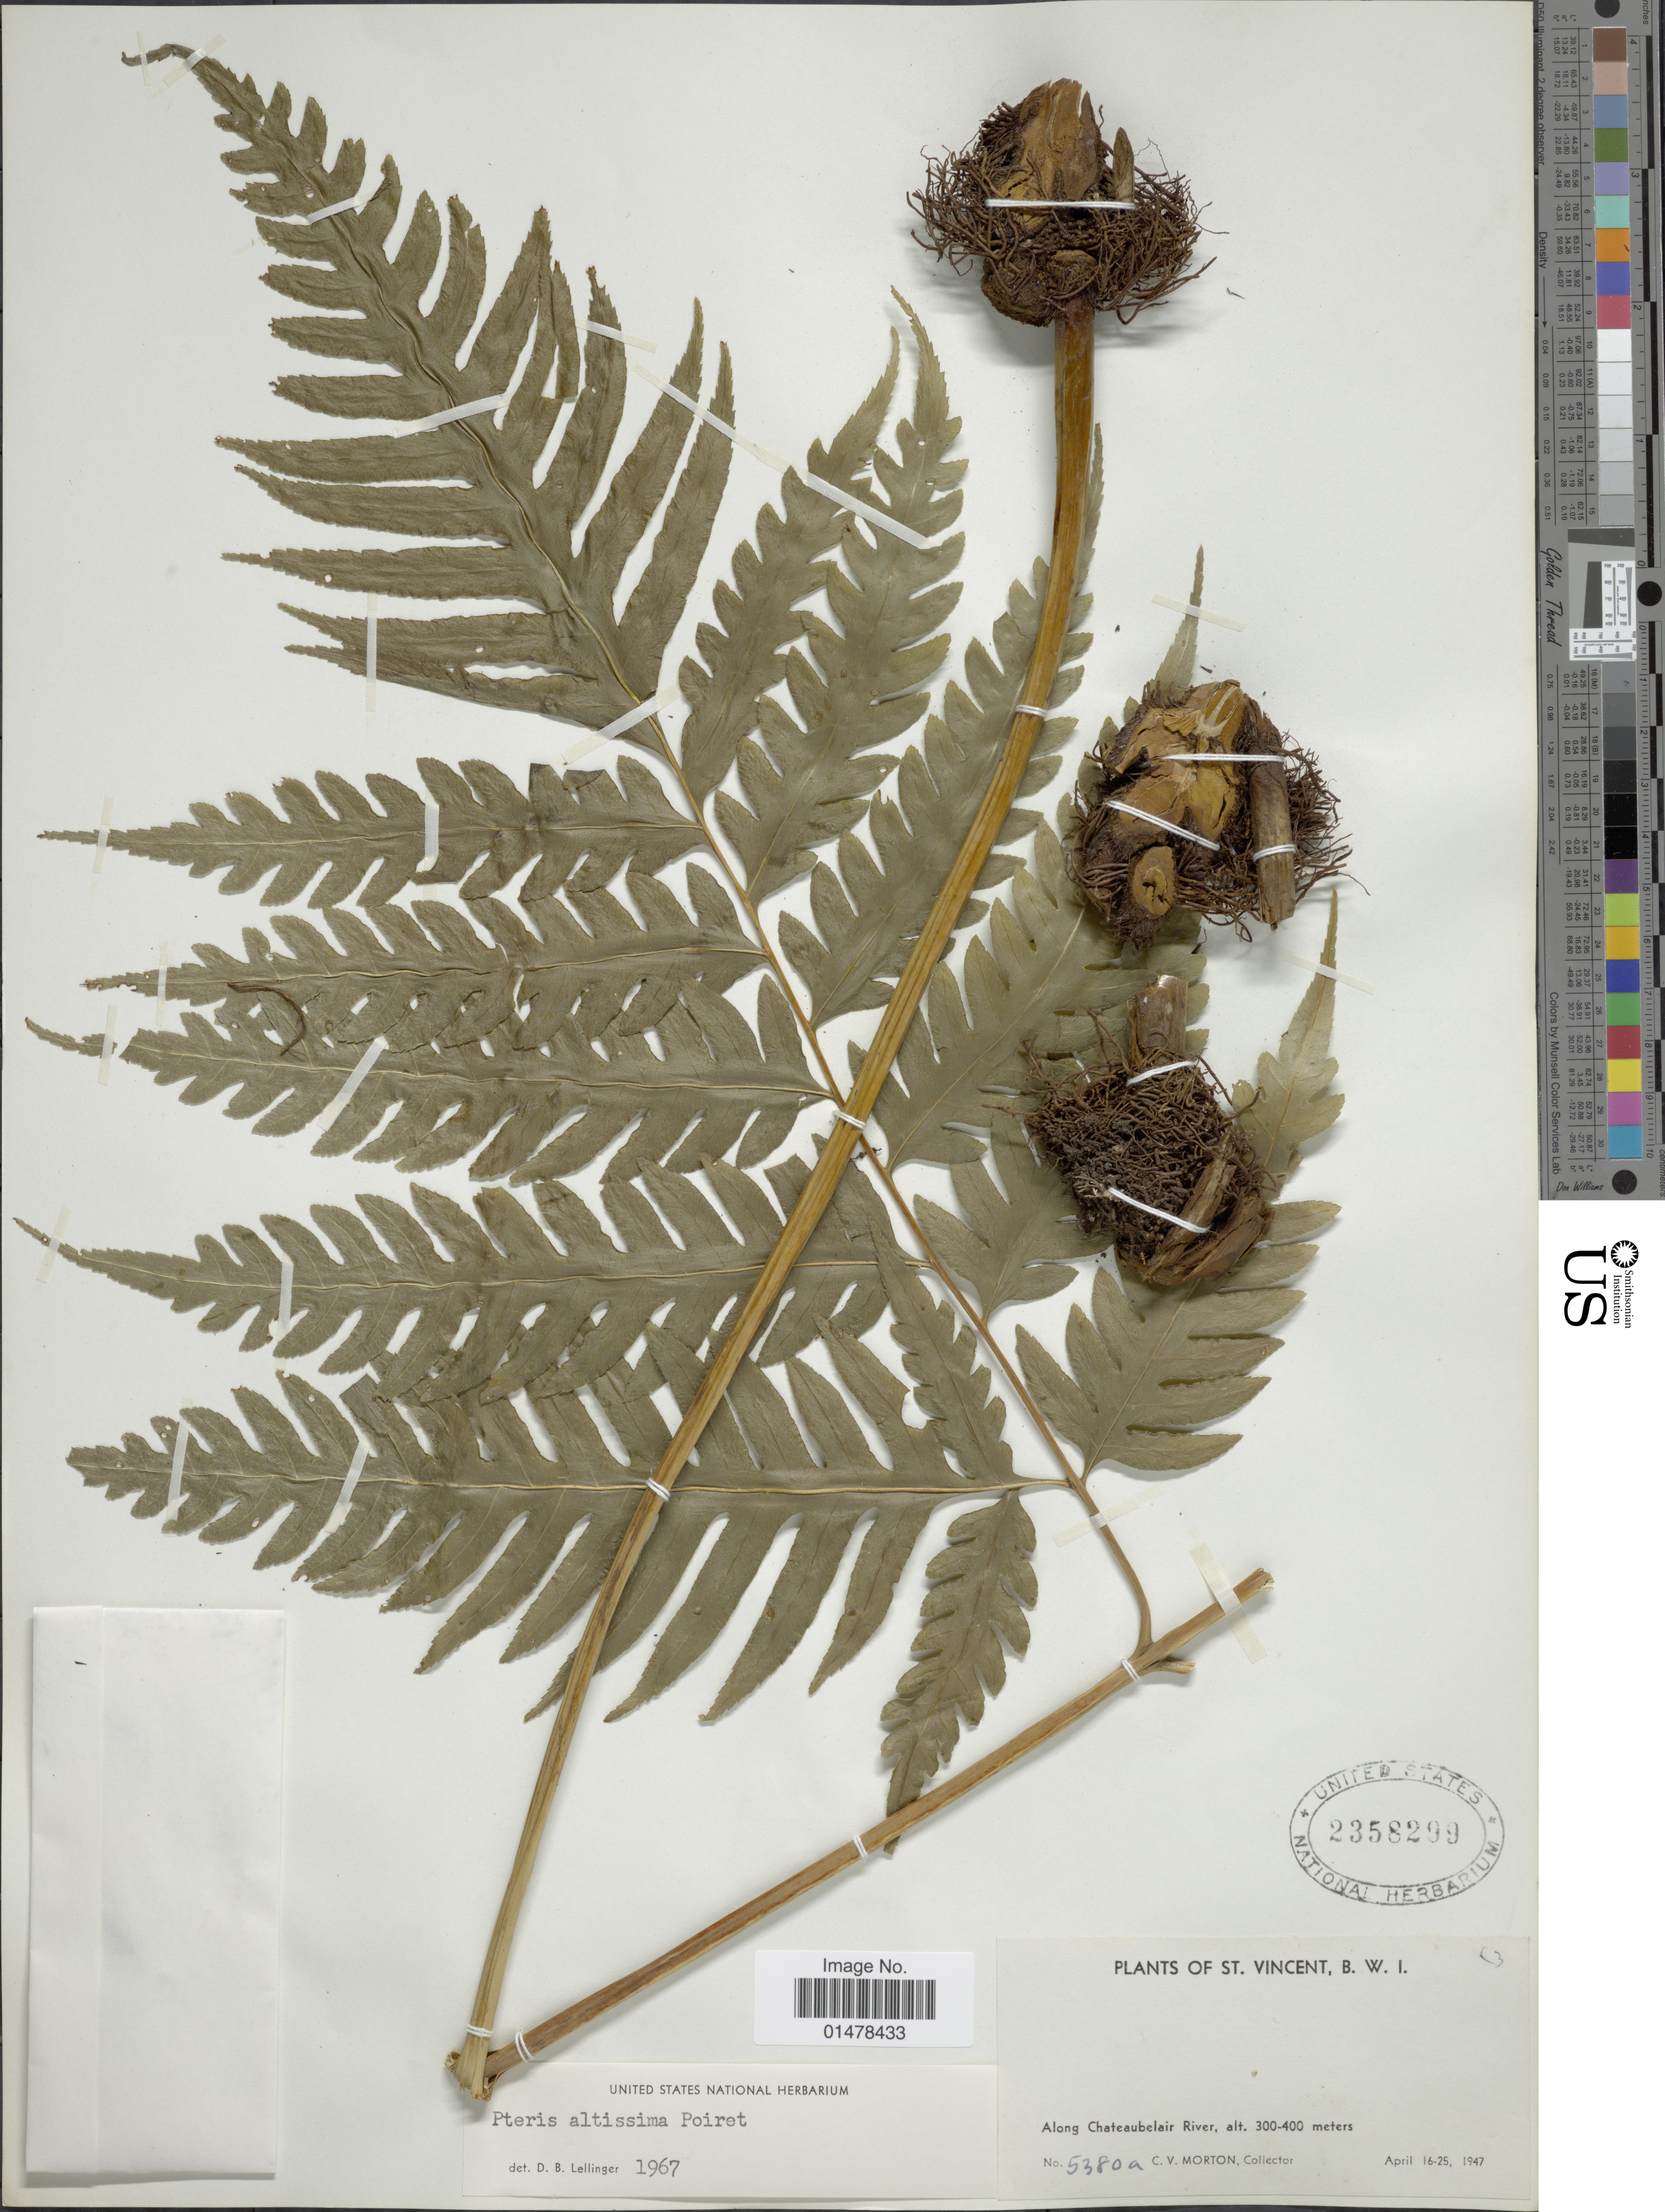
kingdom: Plantae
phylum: Tracheophyta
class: Polypodiopsida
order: Polypodiales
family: Pteridaceae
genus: Pteris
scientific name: Pteris altissima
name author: Poir.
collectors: C. V. Morton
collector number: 5380a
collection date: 1947-04-16/1947-04-25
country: St. Vincent - Grenadines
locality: PLants of St. Vincent, B.W.I., Along Chateaubelair river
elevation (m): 300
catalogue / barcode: US 2358299